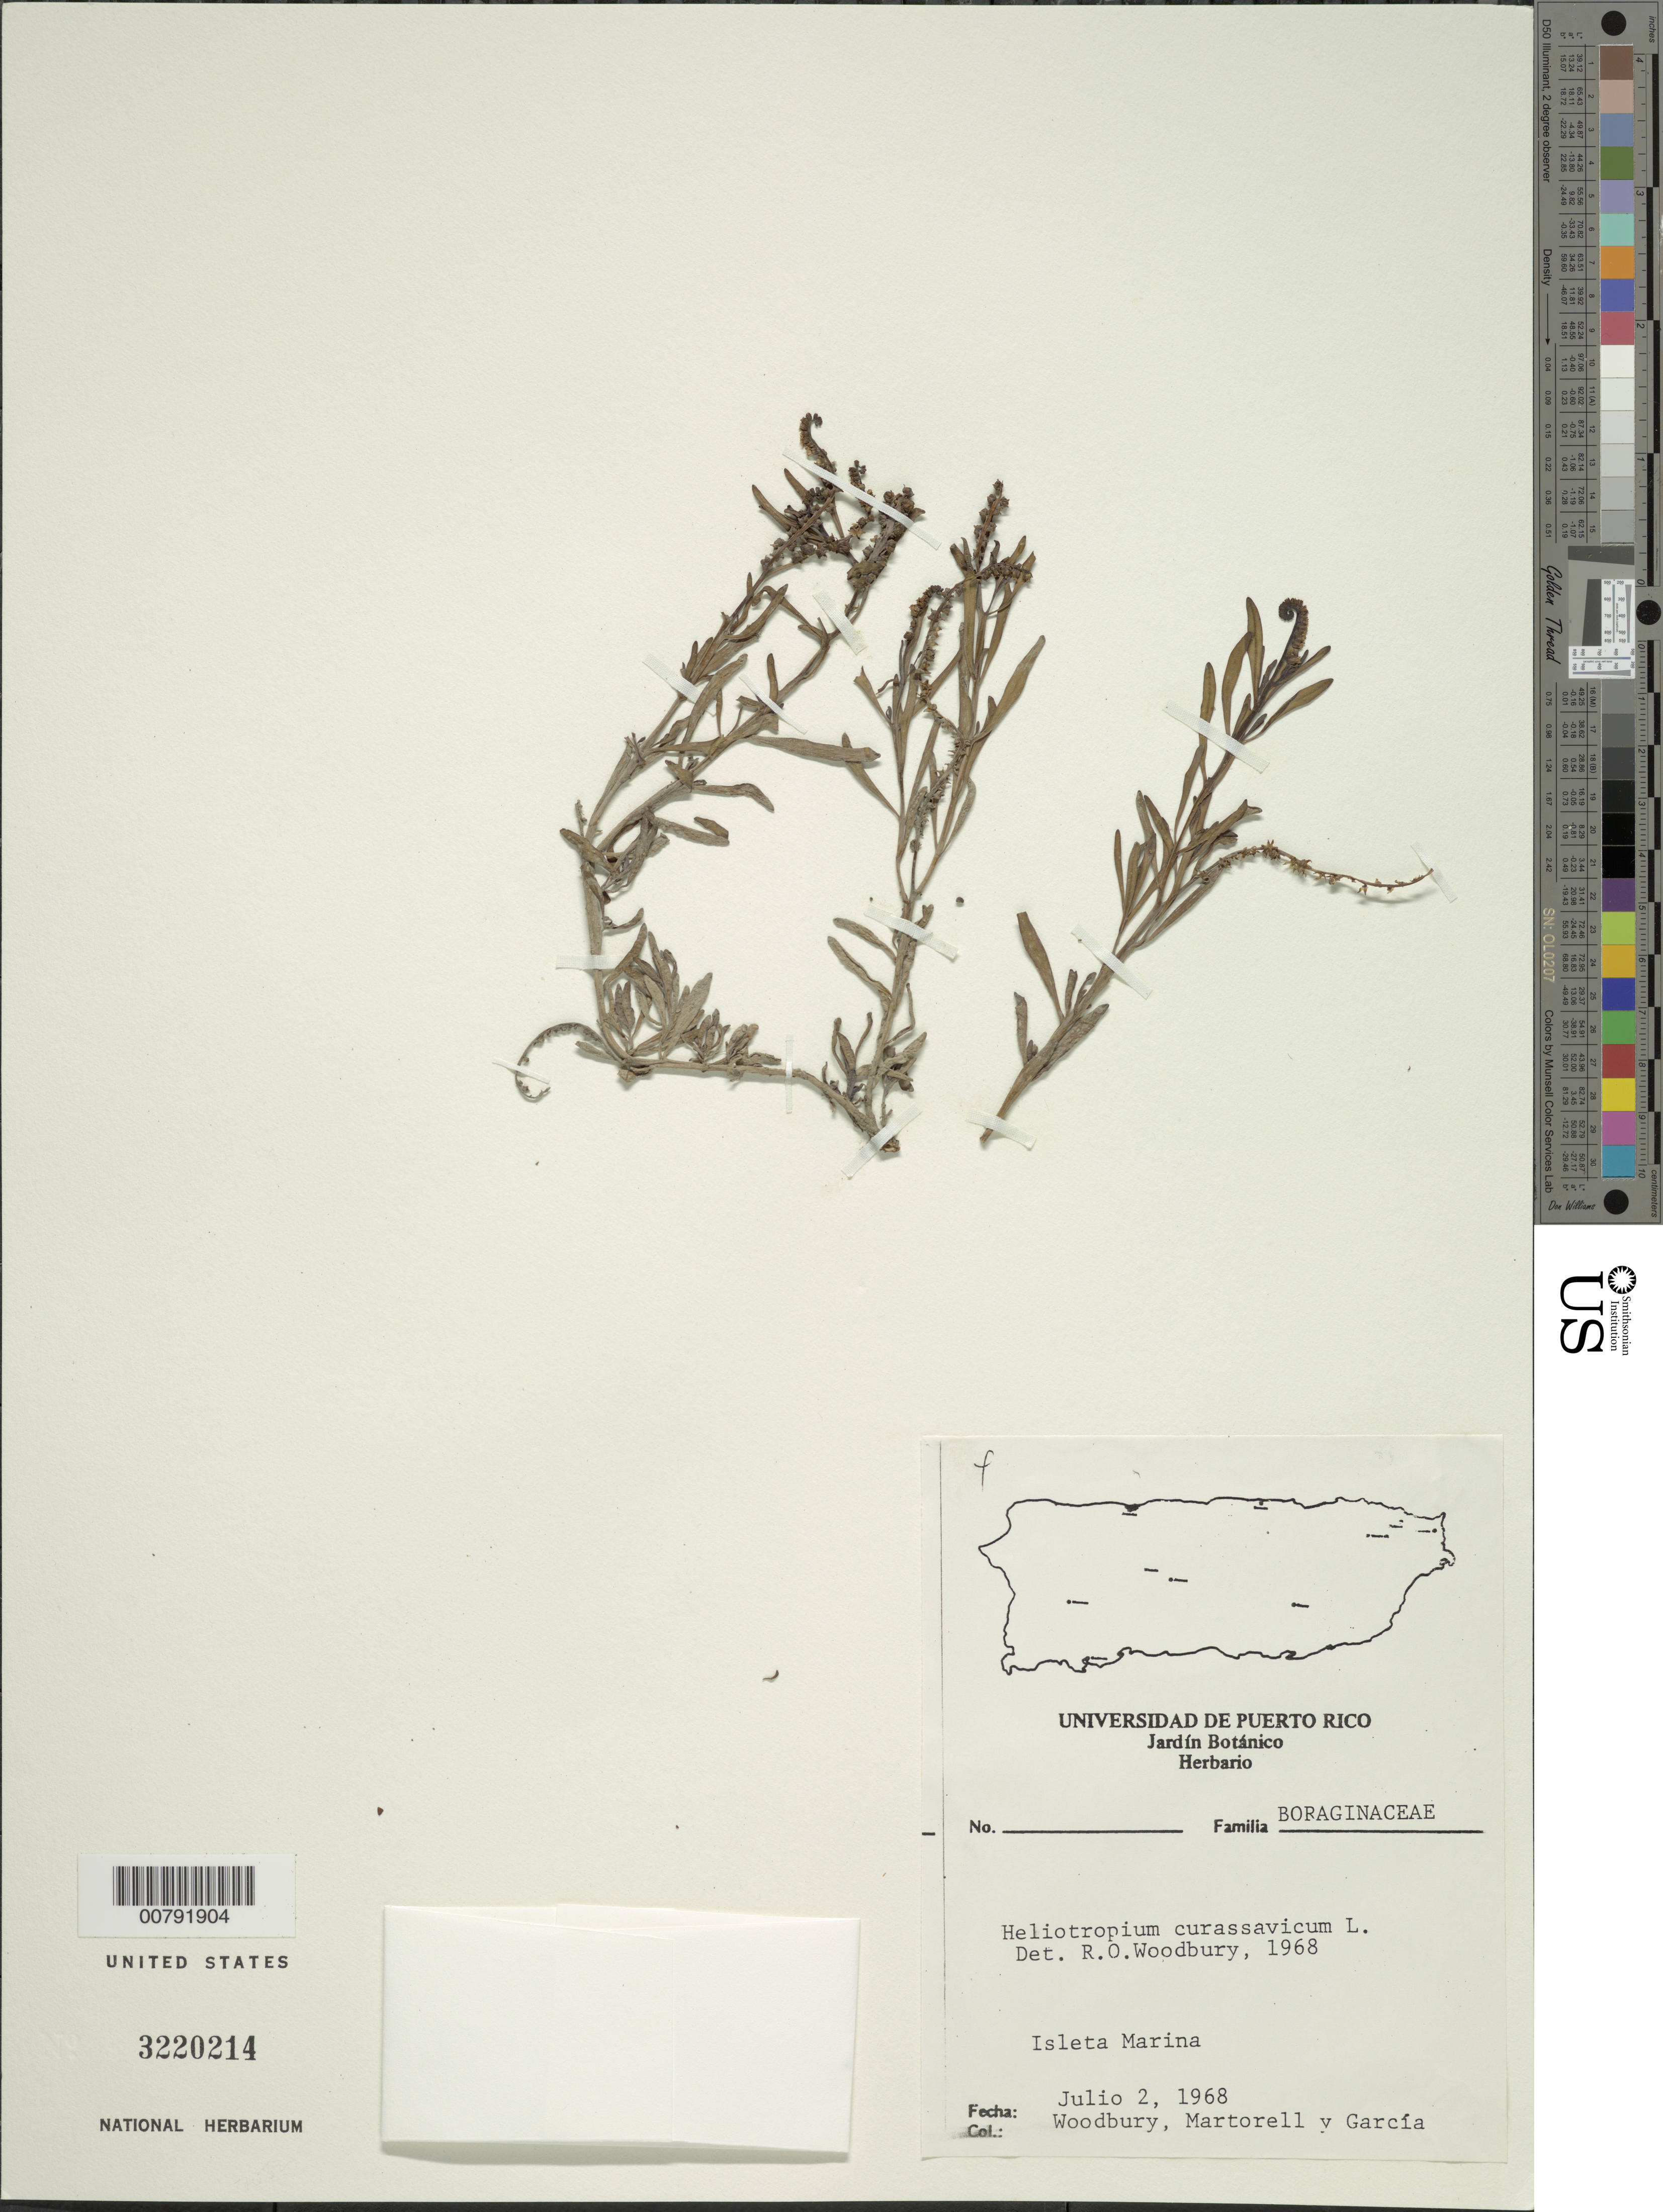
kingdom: Plantae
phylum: Tracheophyta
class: Magnoliopsida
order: Boraginales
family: Heliotropiaceae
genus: Heliotropium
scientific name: Heliotropium curassavicum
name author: L.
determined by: Woodbury, R. O.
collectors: R. O. Woodbury, -. Martorell & H. Garcia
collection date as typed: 02 Jul 1968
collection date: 1968-07-02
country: Puerto Rico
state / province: Fajardo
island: Puerto Rico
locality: Isleta Marina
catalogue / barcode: US 3220214